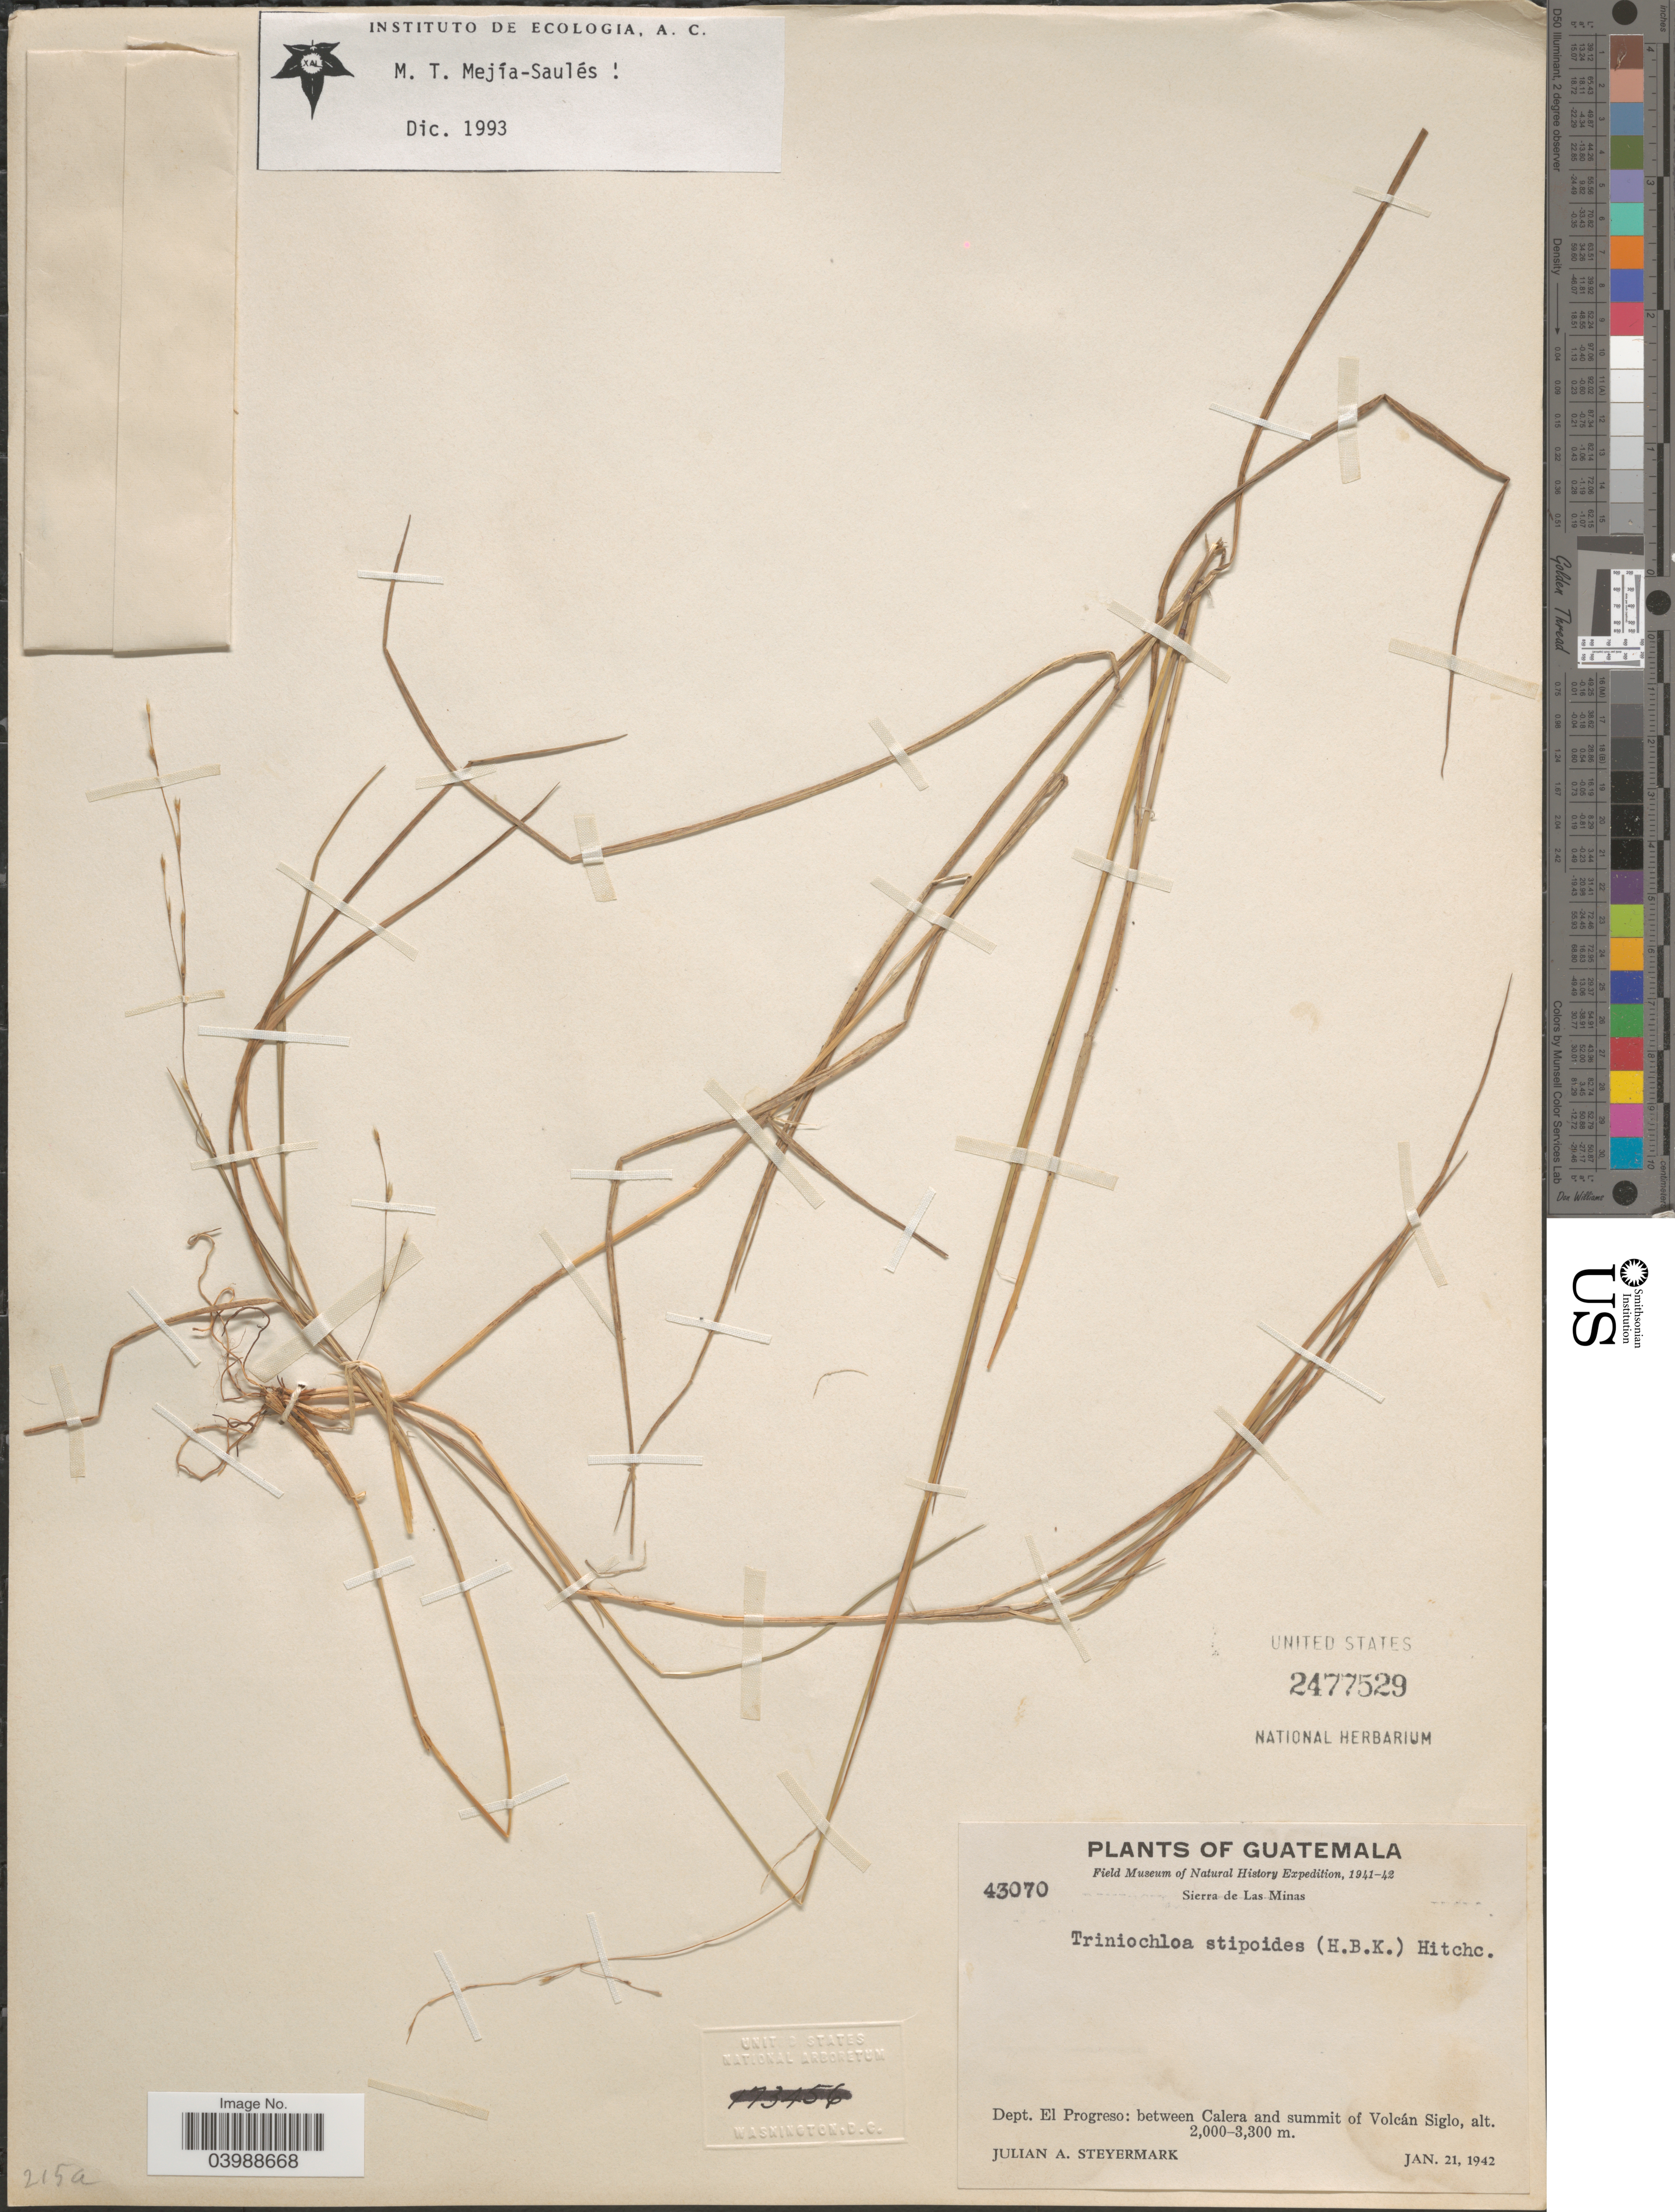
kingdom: Plantae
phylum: Tracheophyta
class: Liliopsida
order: Poales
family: Poaceae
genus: Triniochloa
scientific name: Triniochloa stipoides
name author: (Kunth) Hitchc.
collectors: J. Steyermark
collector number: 43070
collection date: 1942-01-21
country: Guatemala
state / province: El Progreso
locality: Sierra de Las Minas. Dept. El Progreso: between Calera and summit of Volcán Siglo.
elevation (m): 2000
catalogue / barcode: US 2477529